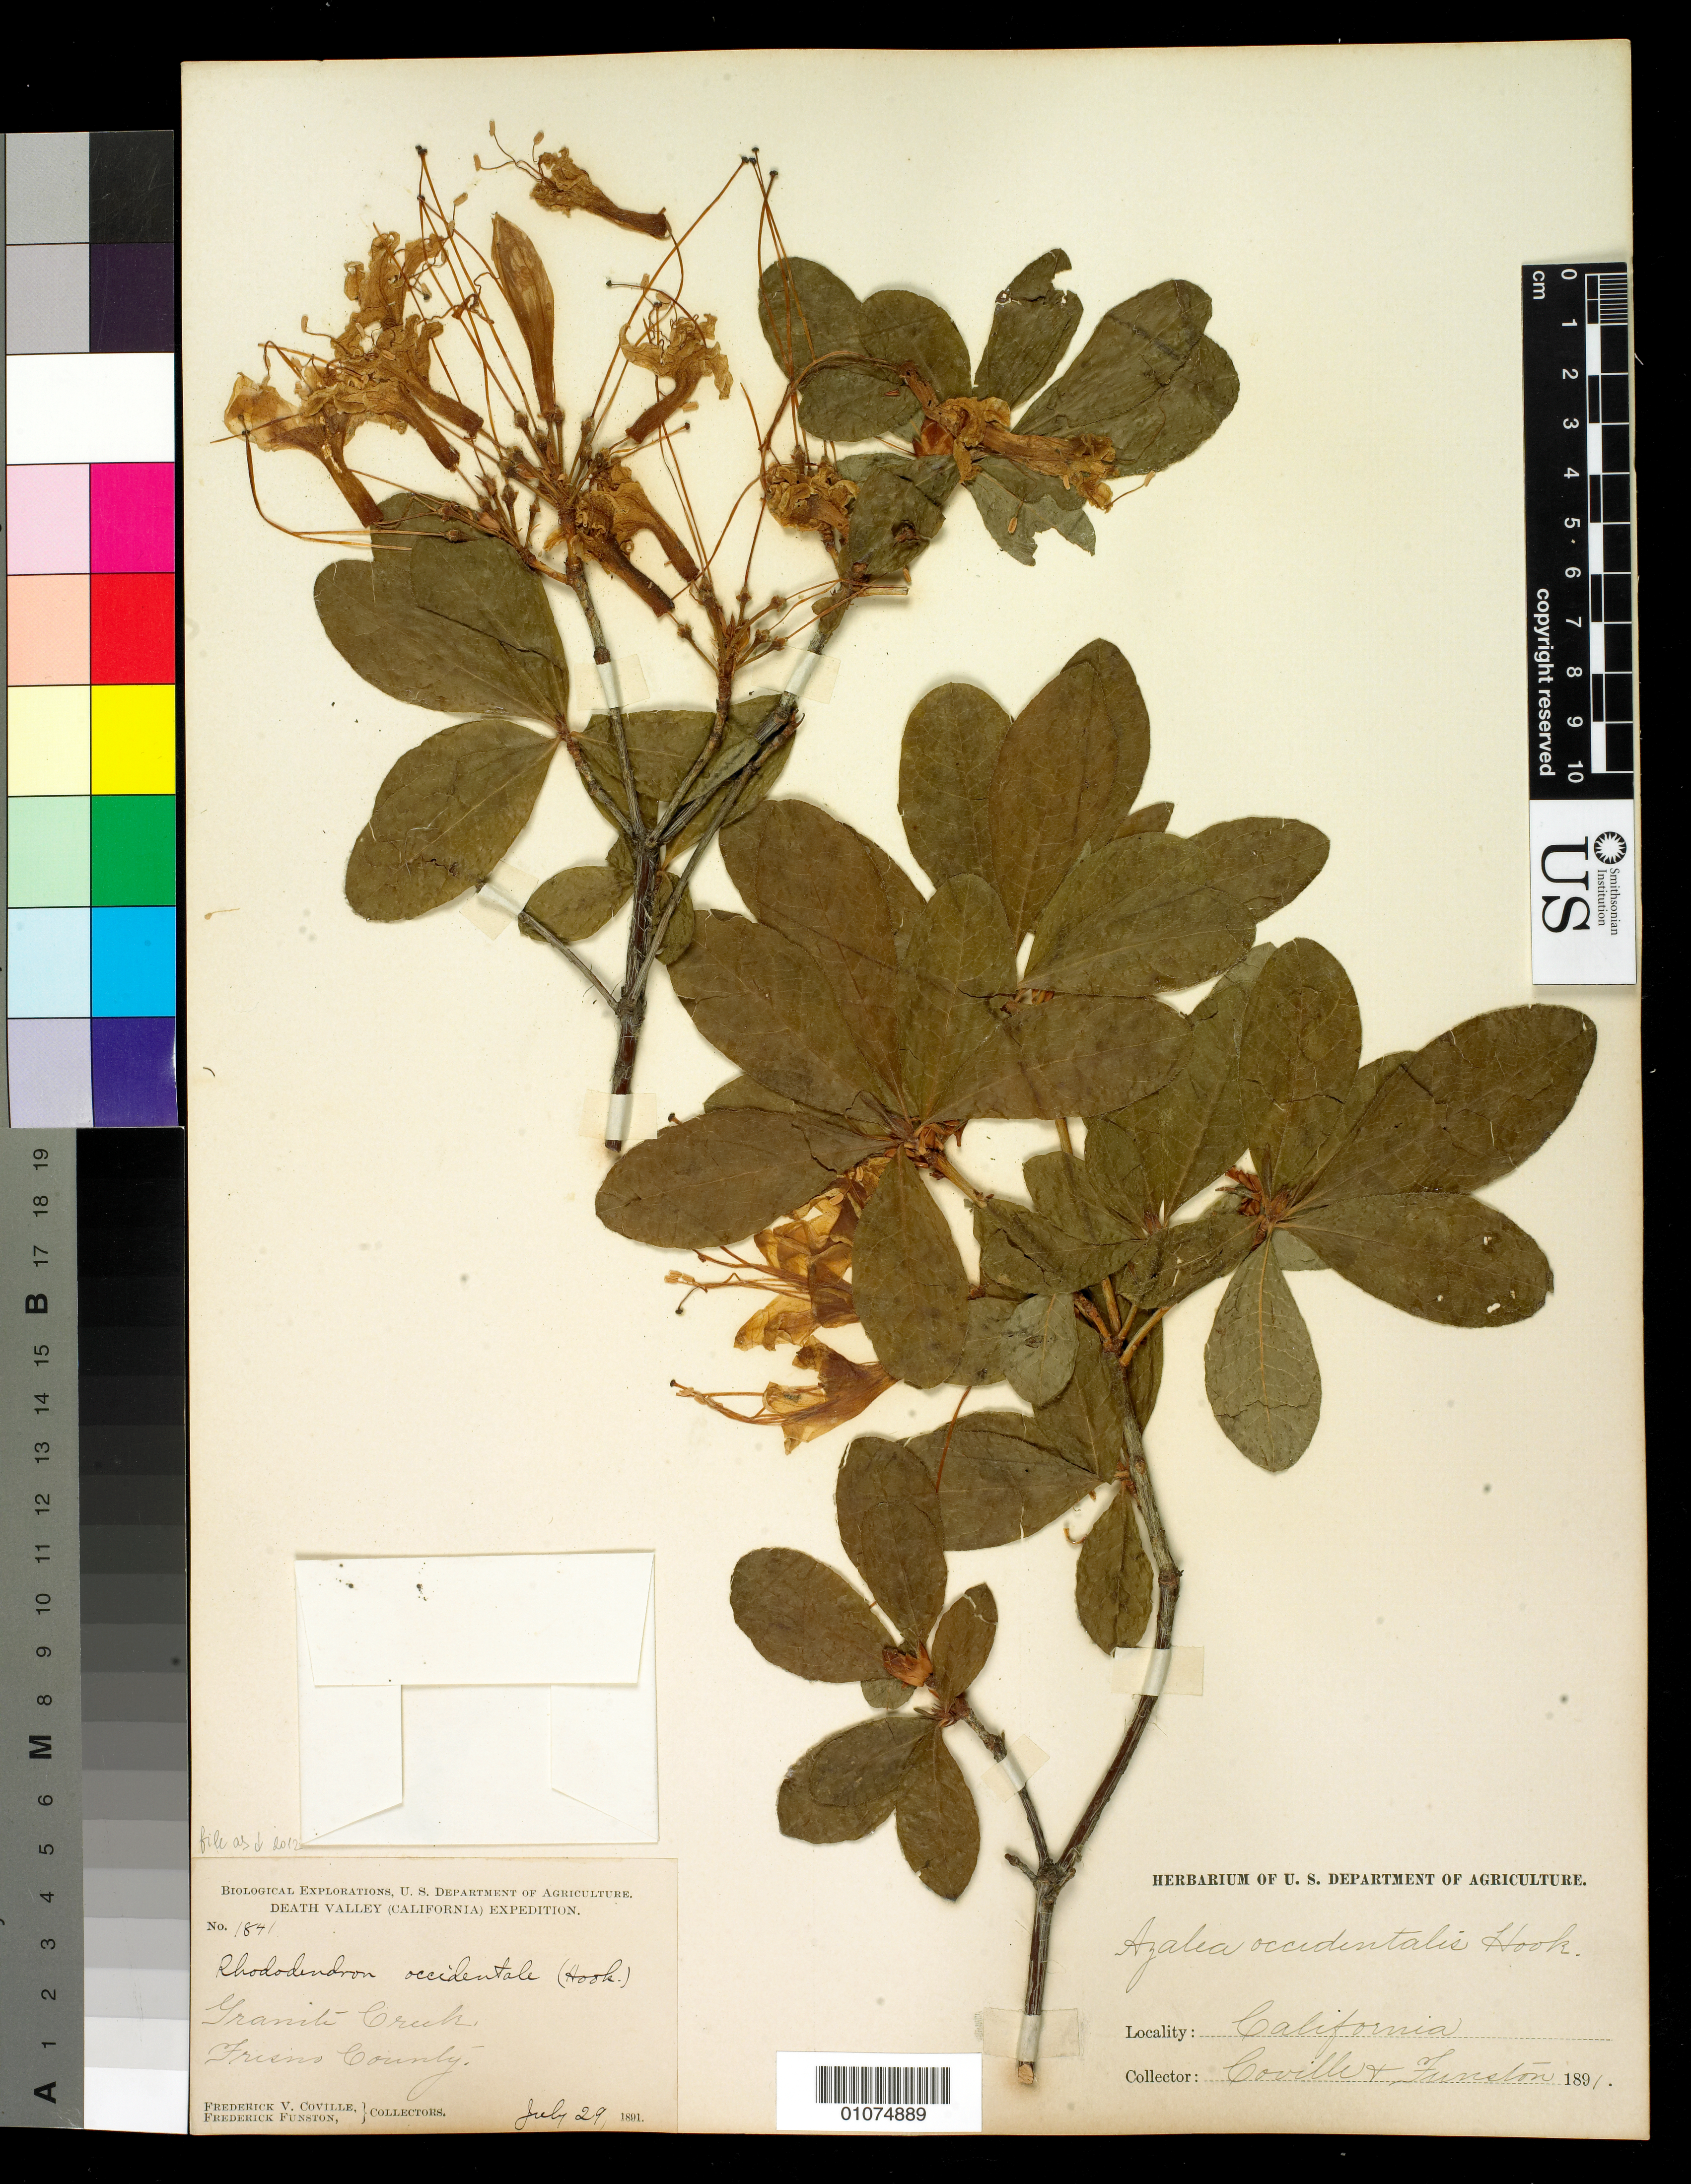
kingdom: Plantae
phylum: Tracheophyta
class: Magnoliopsida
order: Ericales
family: Ericaceae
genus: Rhododendron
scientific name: Rhododendron occidentale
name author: (Torr. & A. Gray) A. Gray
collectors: F. V. Coville, F. Funston & F. Funston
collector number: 1841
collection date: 1891-07-29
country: United States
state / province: California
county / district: Fresno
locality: Granite Creek